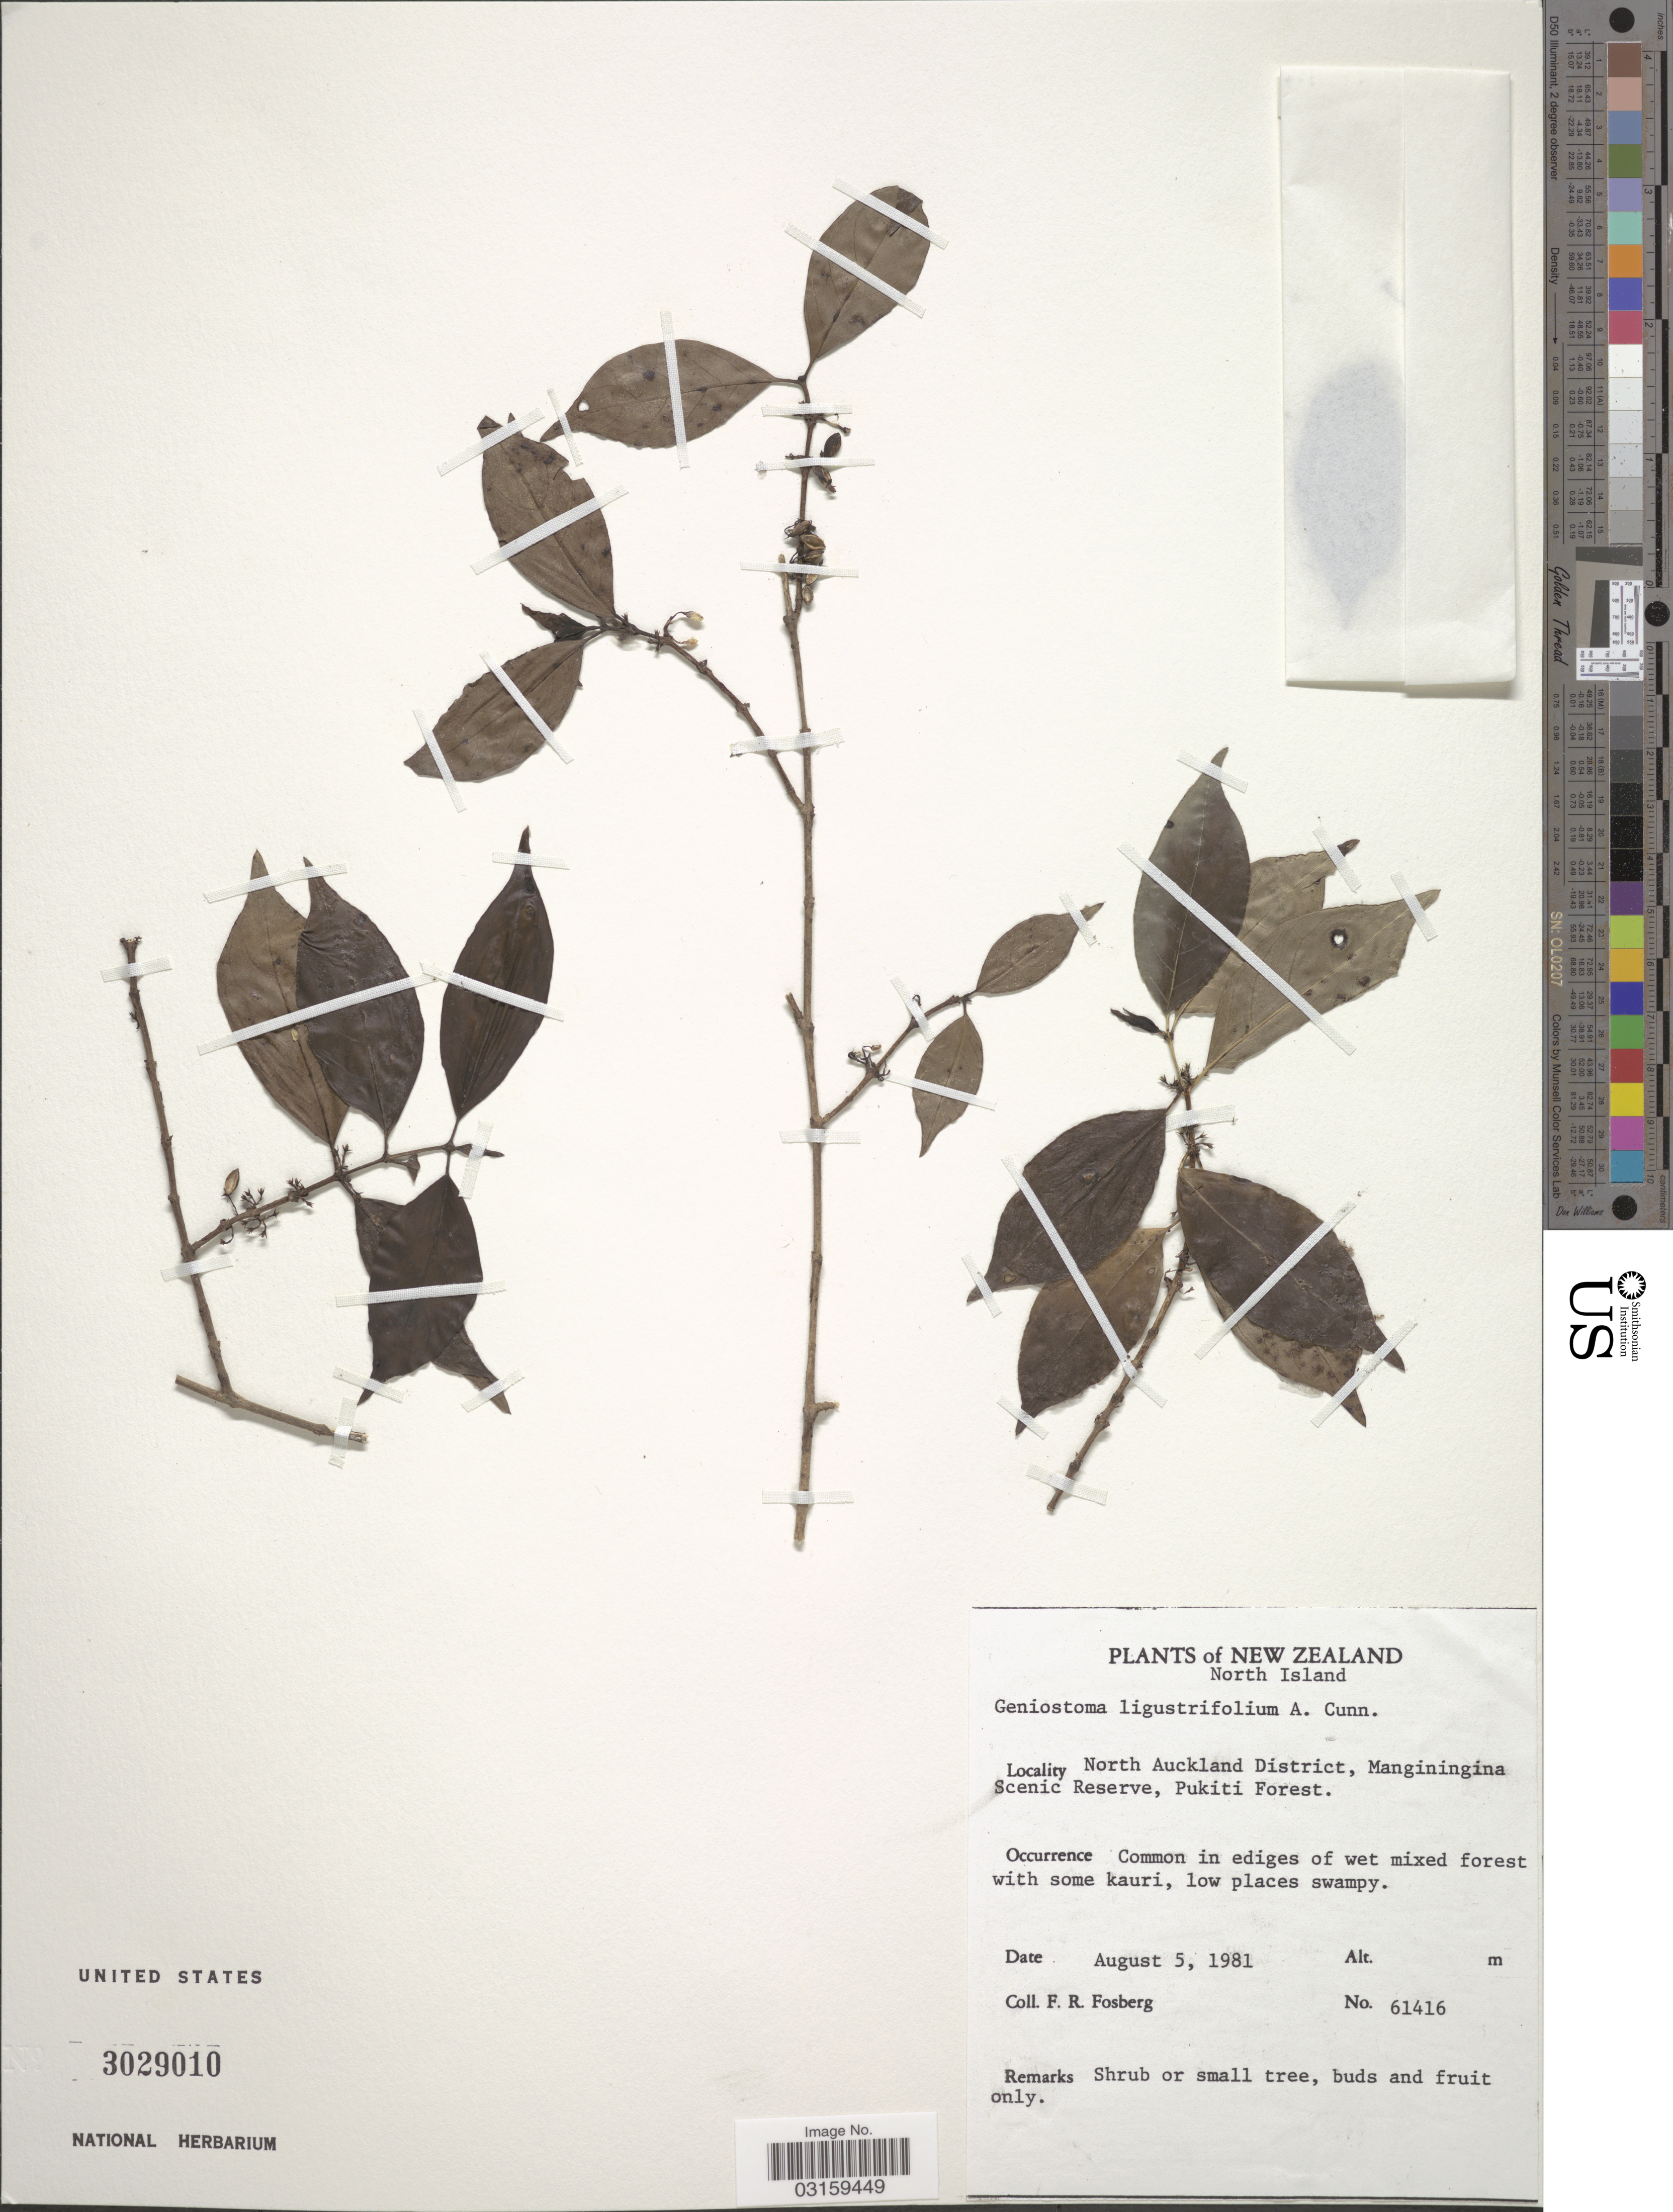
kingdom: Plantae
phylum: Tracheophyta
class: Magnoliopsida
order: Gentianales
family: Loganiaceae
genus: Geniostoma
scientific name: Geniostoma ligustrifolium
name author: A. Cunn.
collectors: F. R. Fosberg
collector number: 61416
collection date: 1981-08-05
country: New Zealand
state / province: Auckland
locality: North Island. North Auckland District, Manginingina Scenic Reserve, Pukiti Forest.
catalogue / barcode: US 3029010